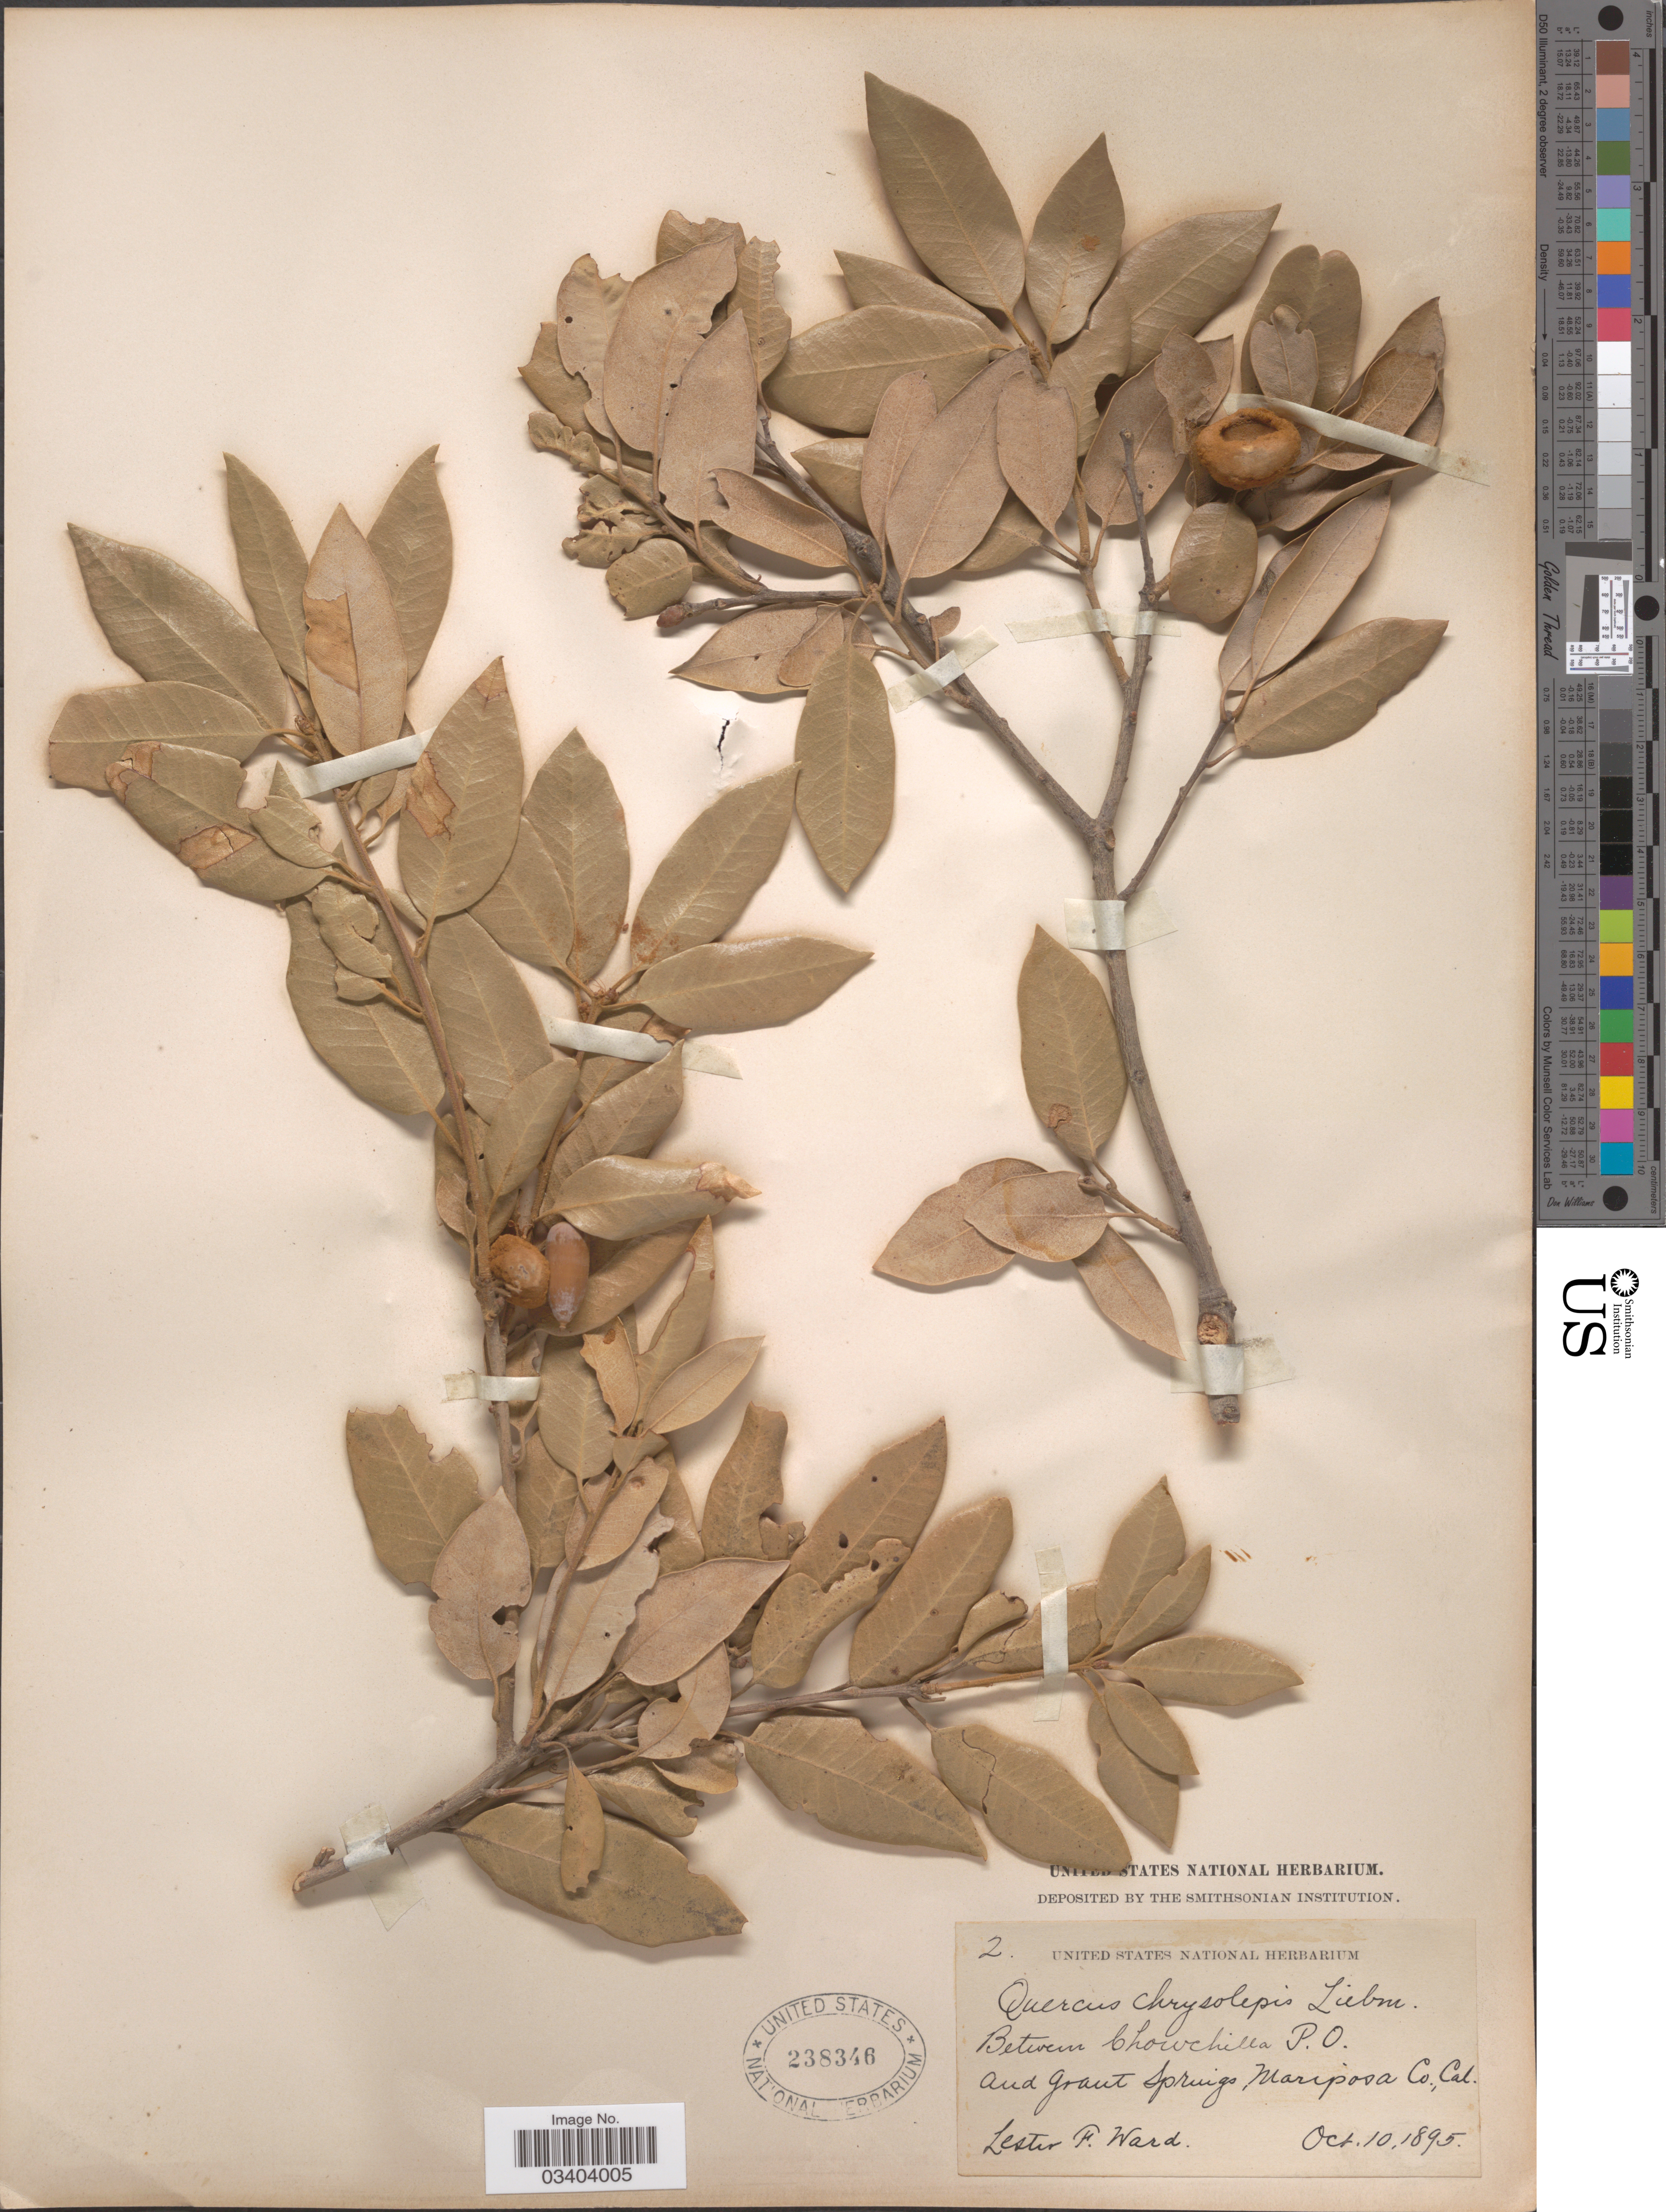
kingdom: Plantae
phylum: Tracheophyta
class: Magnoliopsida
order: Fagales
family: Fagaceae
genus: Quercus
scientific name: Quercus chrysolepis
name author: Liebm.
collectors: L. F. Ward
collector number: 2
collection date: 1895-10-10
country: United States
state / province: California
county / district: Mariposa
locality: Between Chowchilla P.O. [unsure placement] And Grant Springs, Mariposa Co.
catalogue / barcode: US 238346